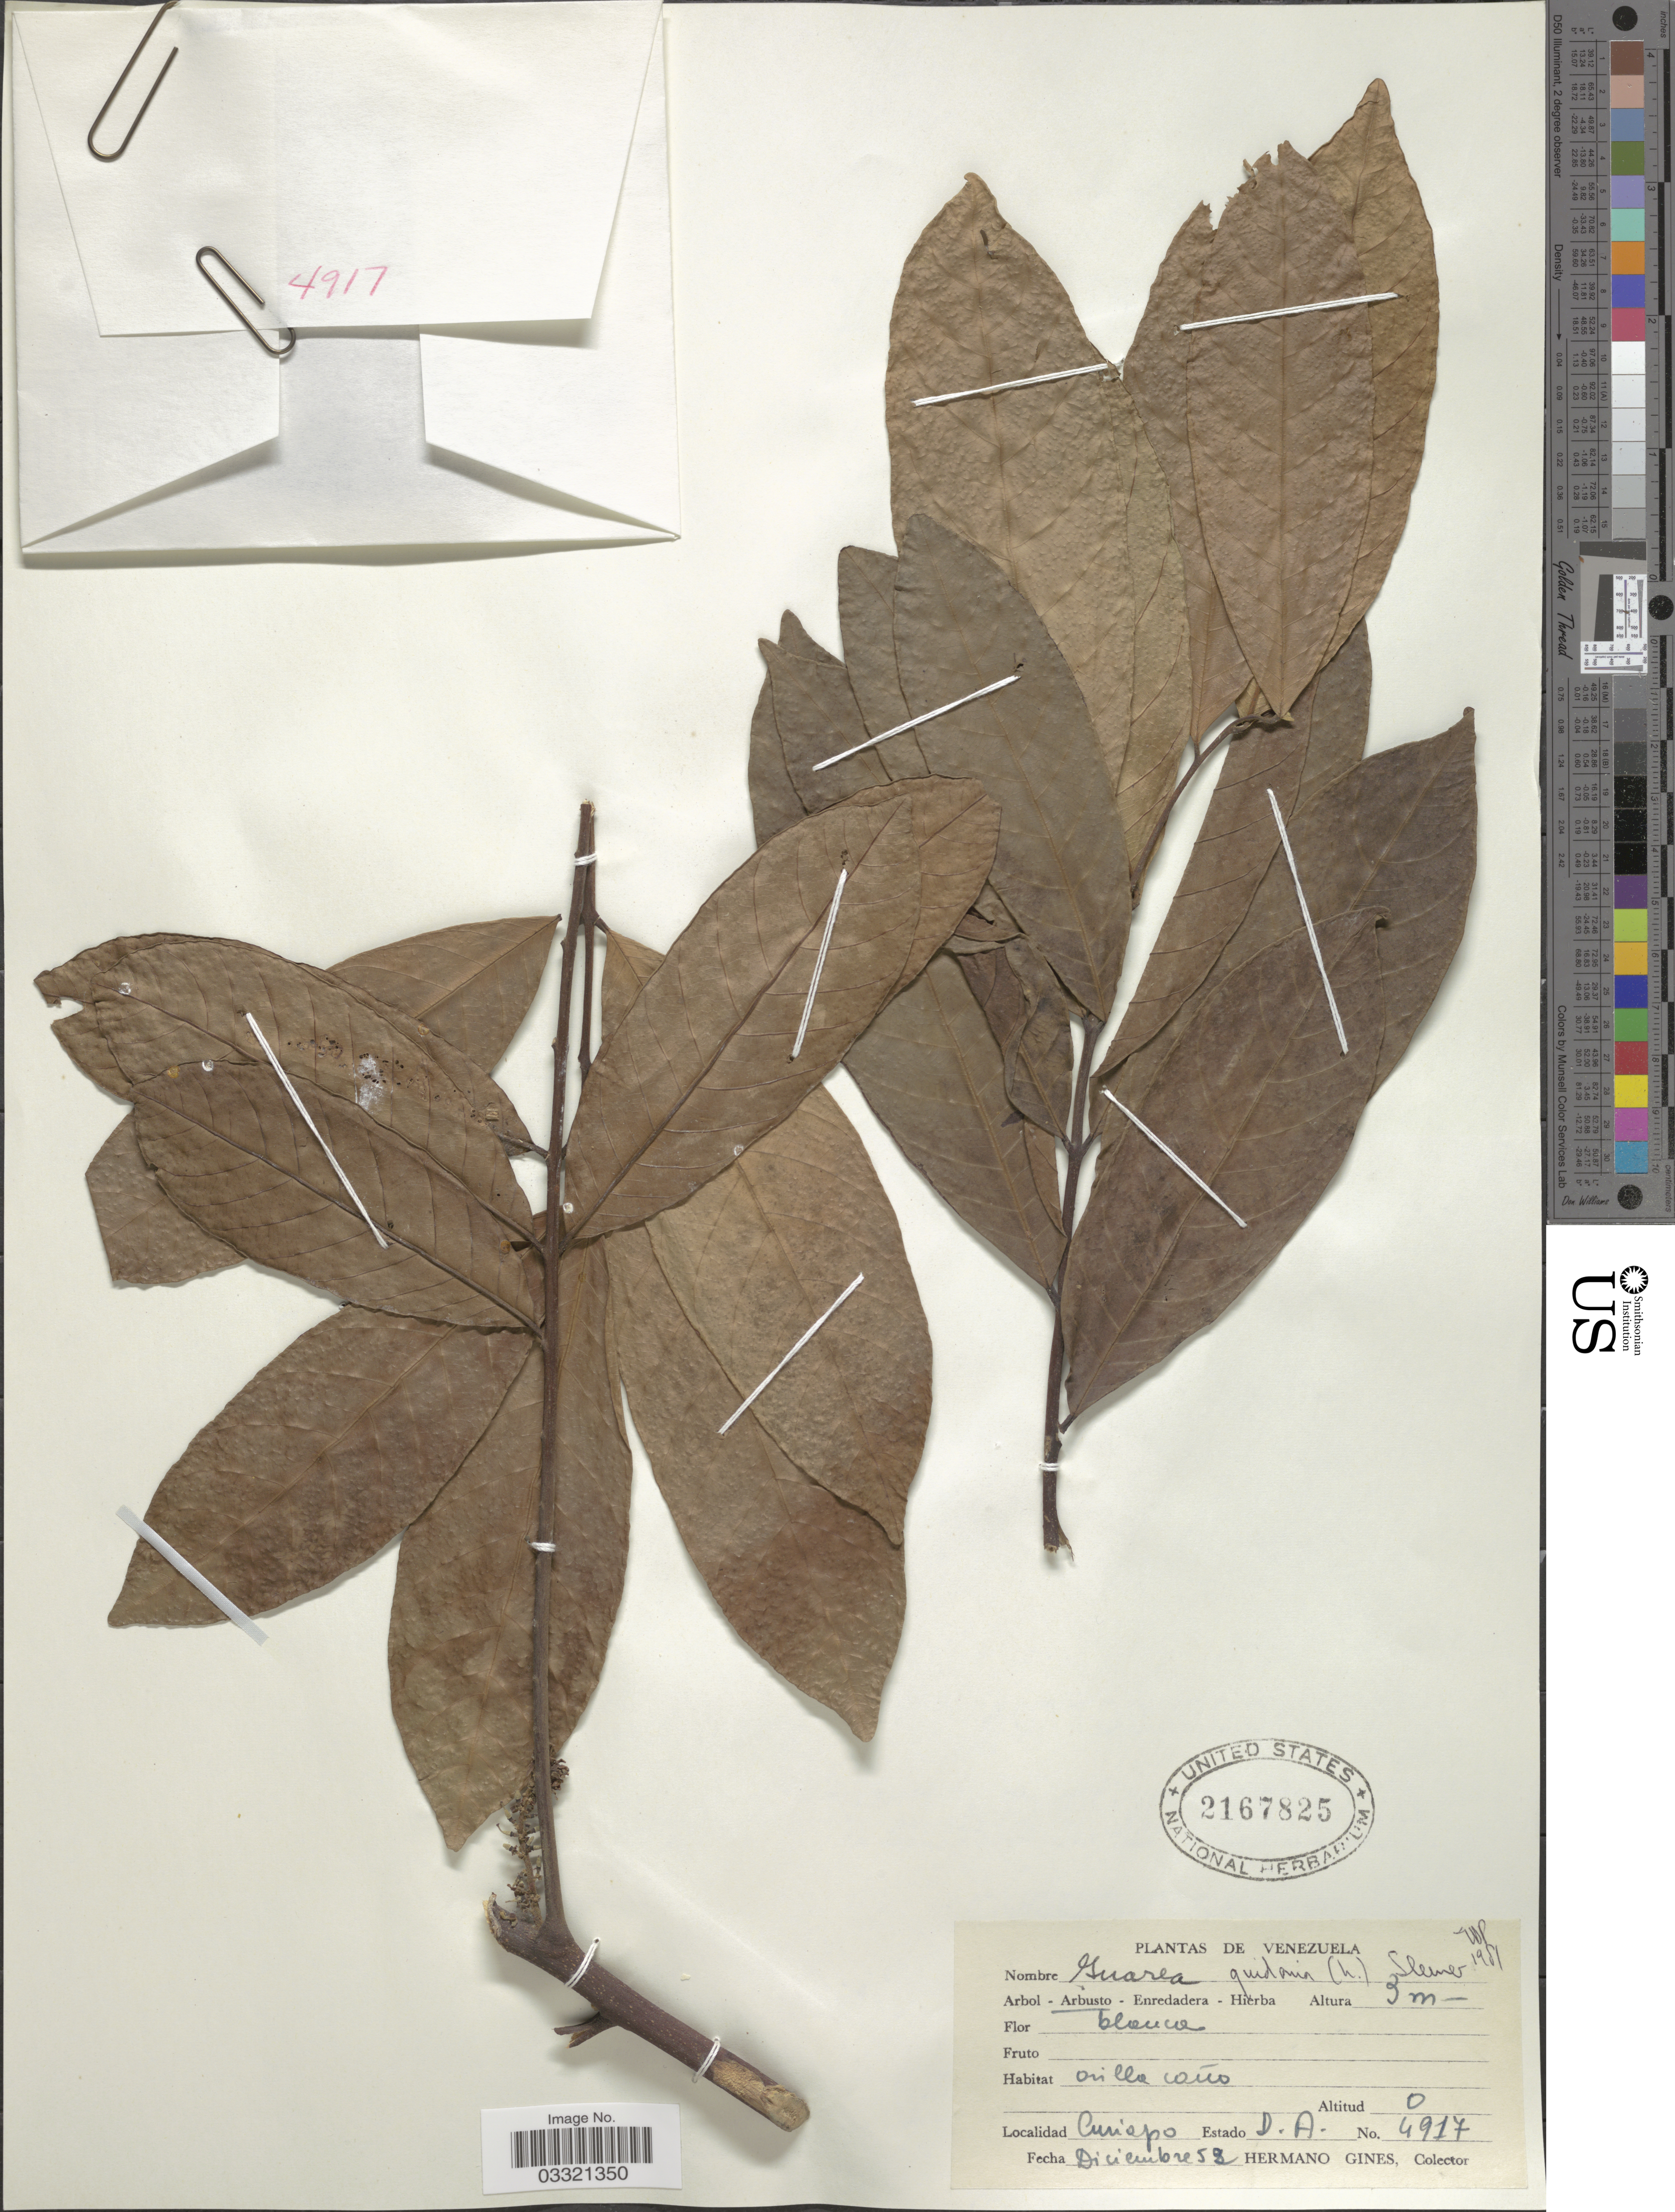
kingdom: Plantae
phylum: Tracheophyta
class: Magnoliopsida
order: Sapindales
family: Meliaceae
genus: Guarea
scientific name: Guarea guidonia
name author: (L.) Sleumer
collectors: Bro. Gines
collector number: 4917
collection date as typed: Transcribed d/m/y: /12/52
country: Venezuela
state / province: Delta Amacuro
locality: Curiapo.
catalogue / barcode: US 2167825